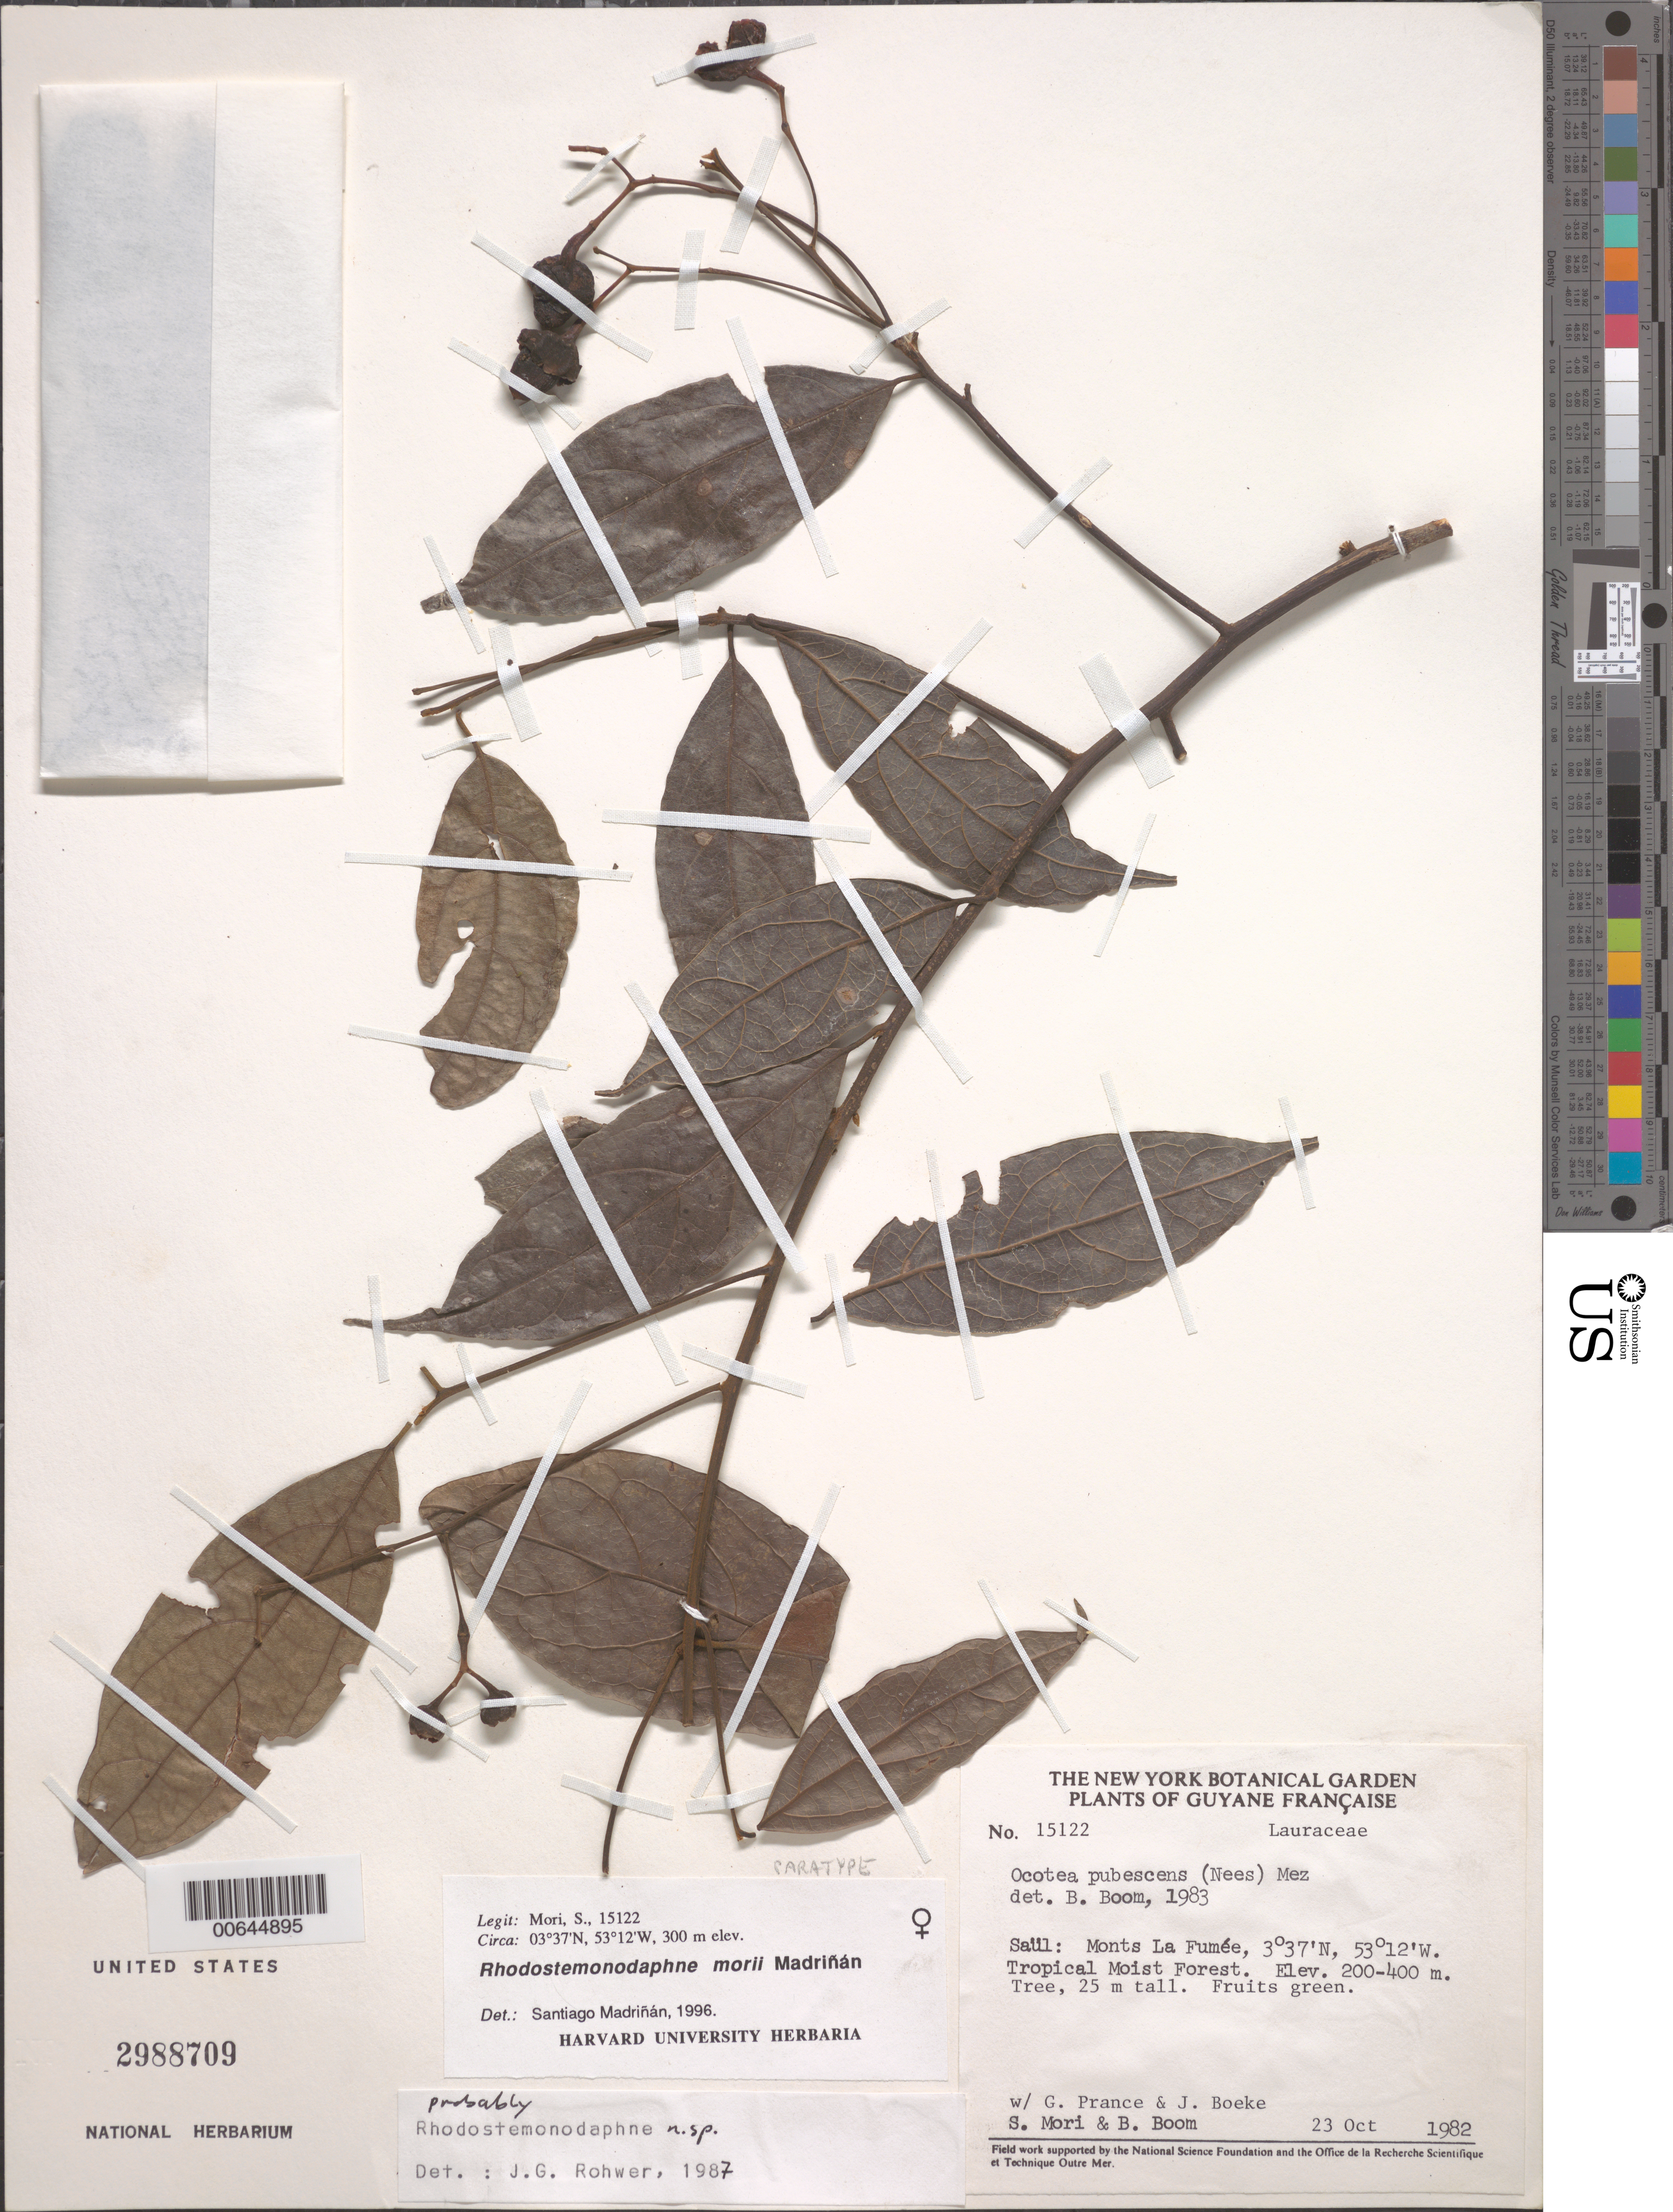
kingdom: Plantae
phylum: Tracheophyta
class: Magnoliopsida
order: Laurales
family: Lauraceae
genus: Rhodostemonodaphne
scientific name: Rhodostemonodaphne morii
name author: Madriñán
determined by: Madriñán, S.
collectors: S. Mori, B. M. Boom, G. T. Prance & J. D. Boeke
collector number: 15122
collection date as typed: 23-Oct-82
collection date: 1982-10-23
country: French Guiana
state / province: Saint-Laurent-du-Maroni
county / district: Saül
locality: Saül, Monts La Fumée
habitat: Tropical moist forest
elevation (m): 200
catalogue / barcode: US 2988709